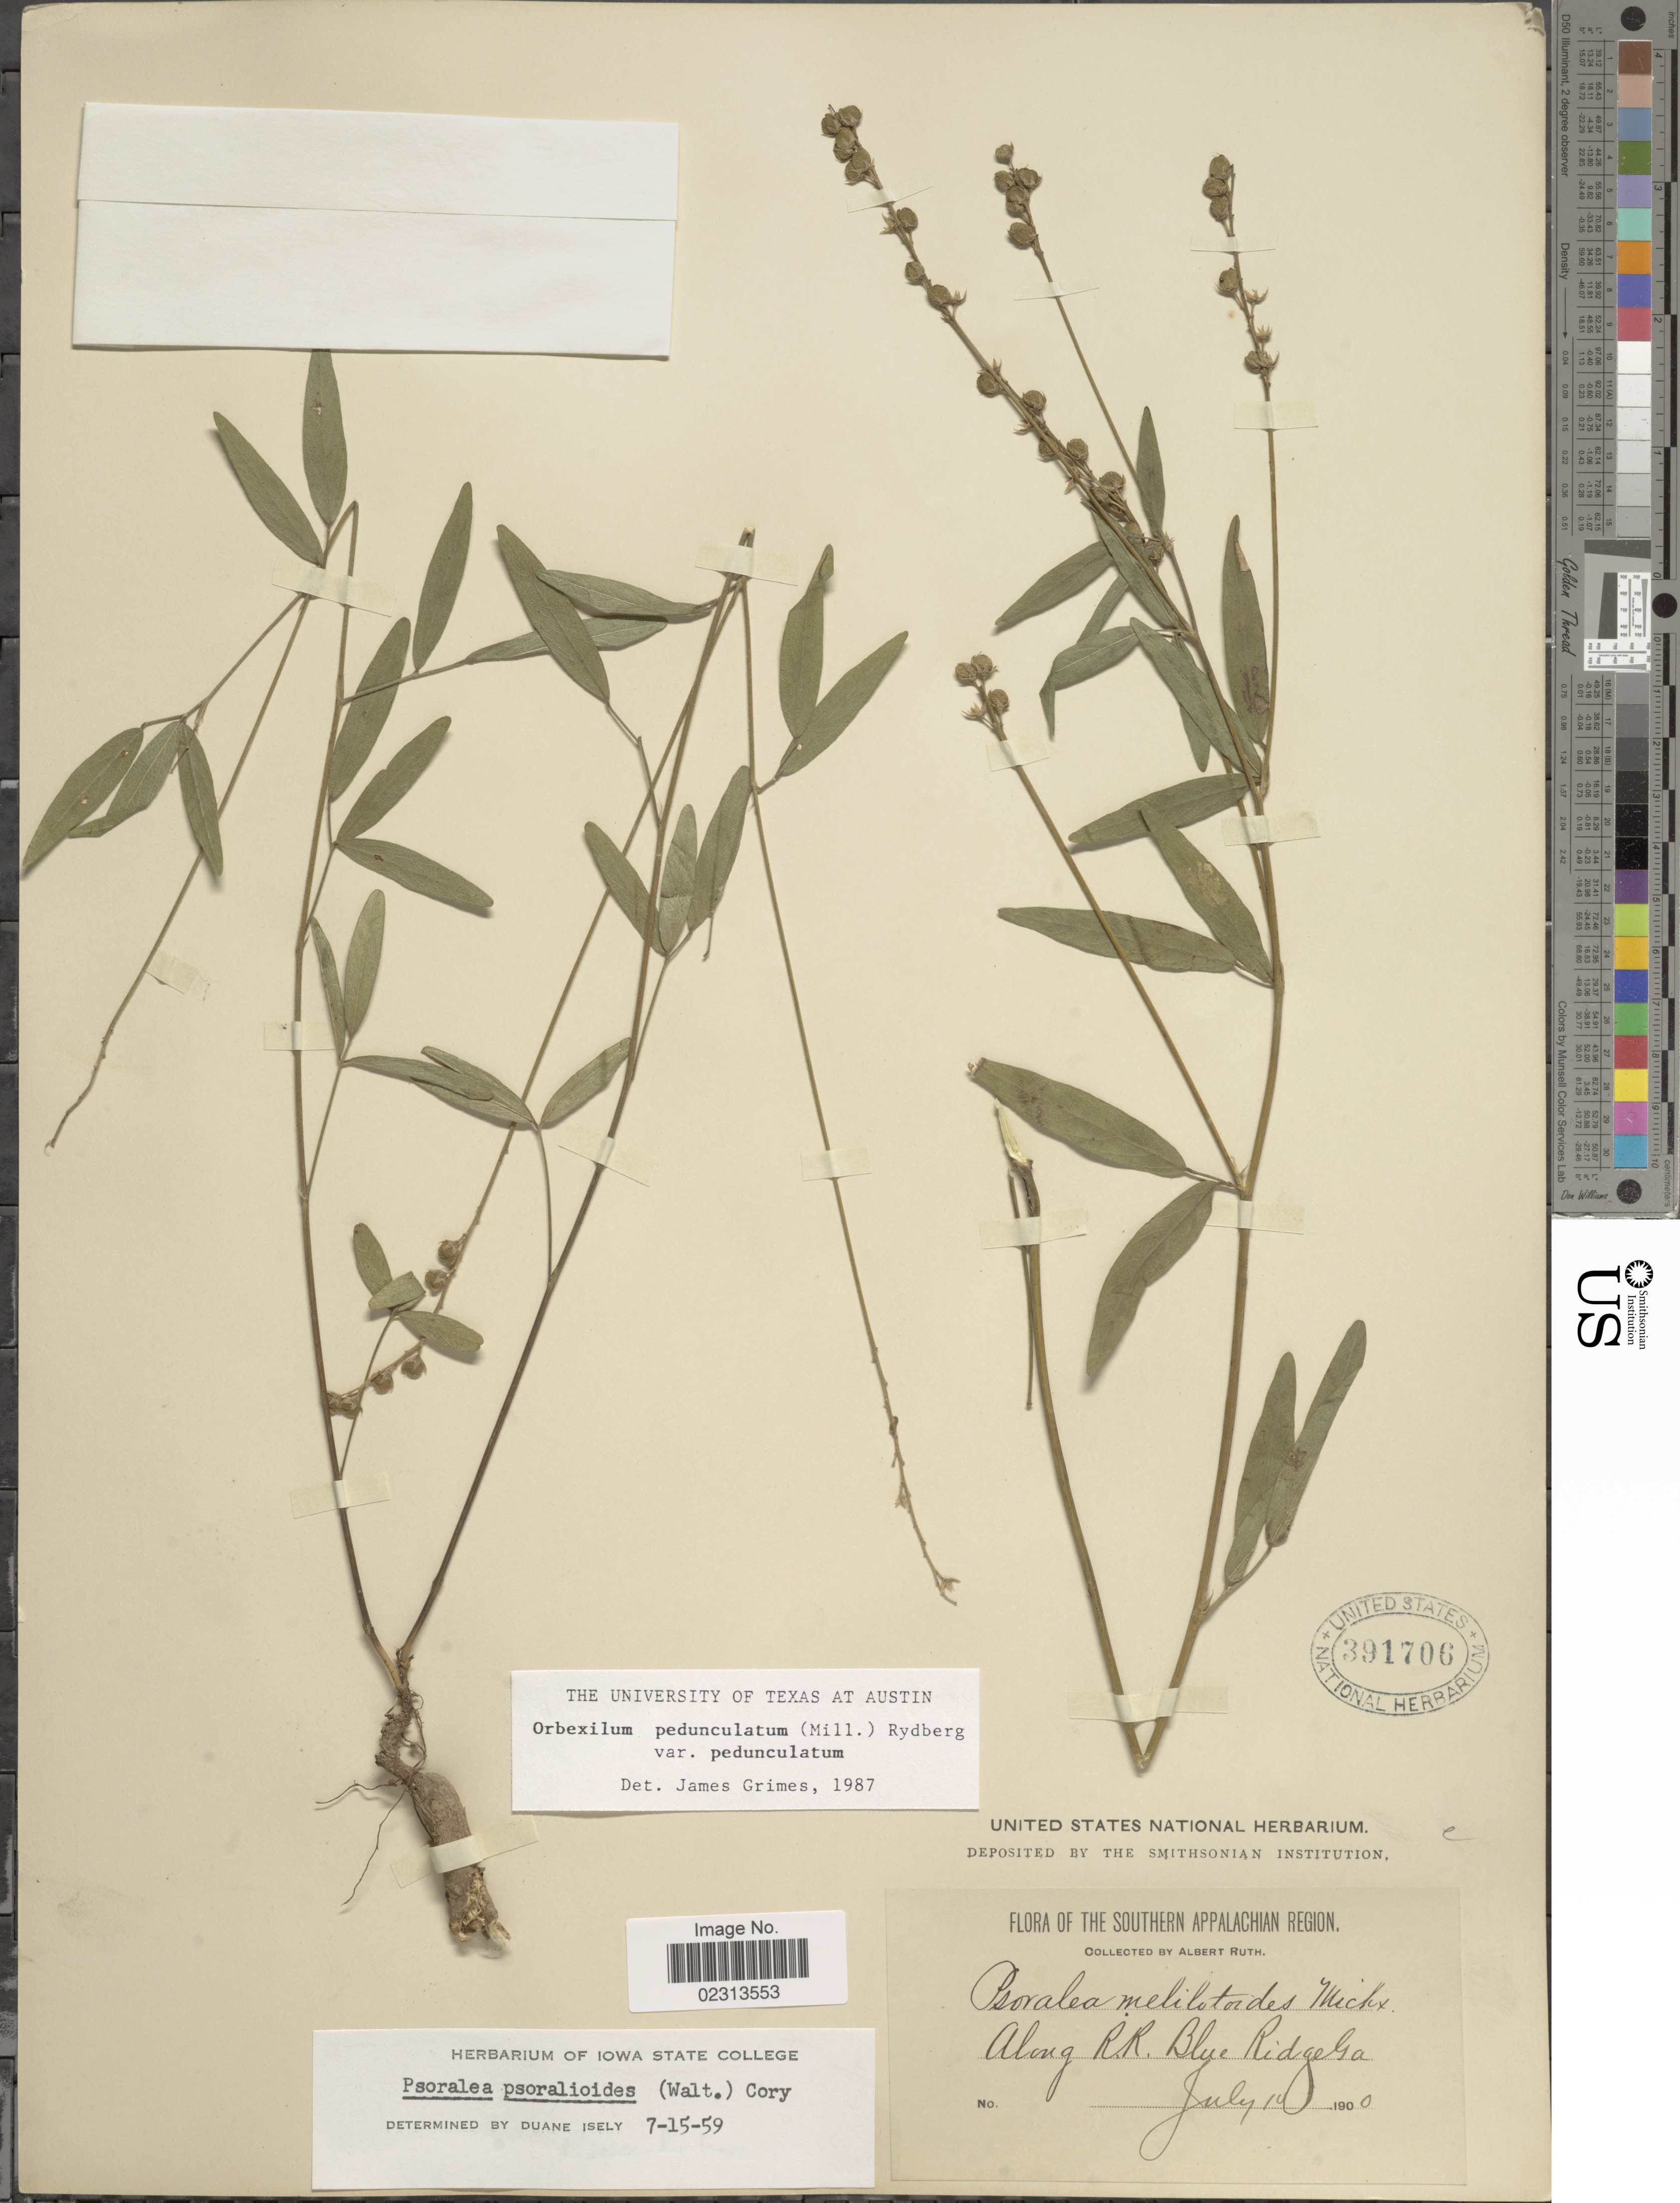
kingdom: Plantae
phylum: Tracheophyta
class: Magnoliopsida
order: Fabales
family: Fabaceae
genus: Orbexilum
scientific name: Orbexilum pedunculatum var. pedunculatum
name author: (Miller) Rydberg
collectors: A. Ruth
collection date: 1900-07-10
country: United States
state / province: Georgia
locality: Southern Appalachian Region, Along R.R. Blue Ridge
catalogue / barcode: US 391706